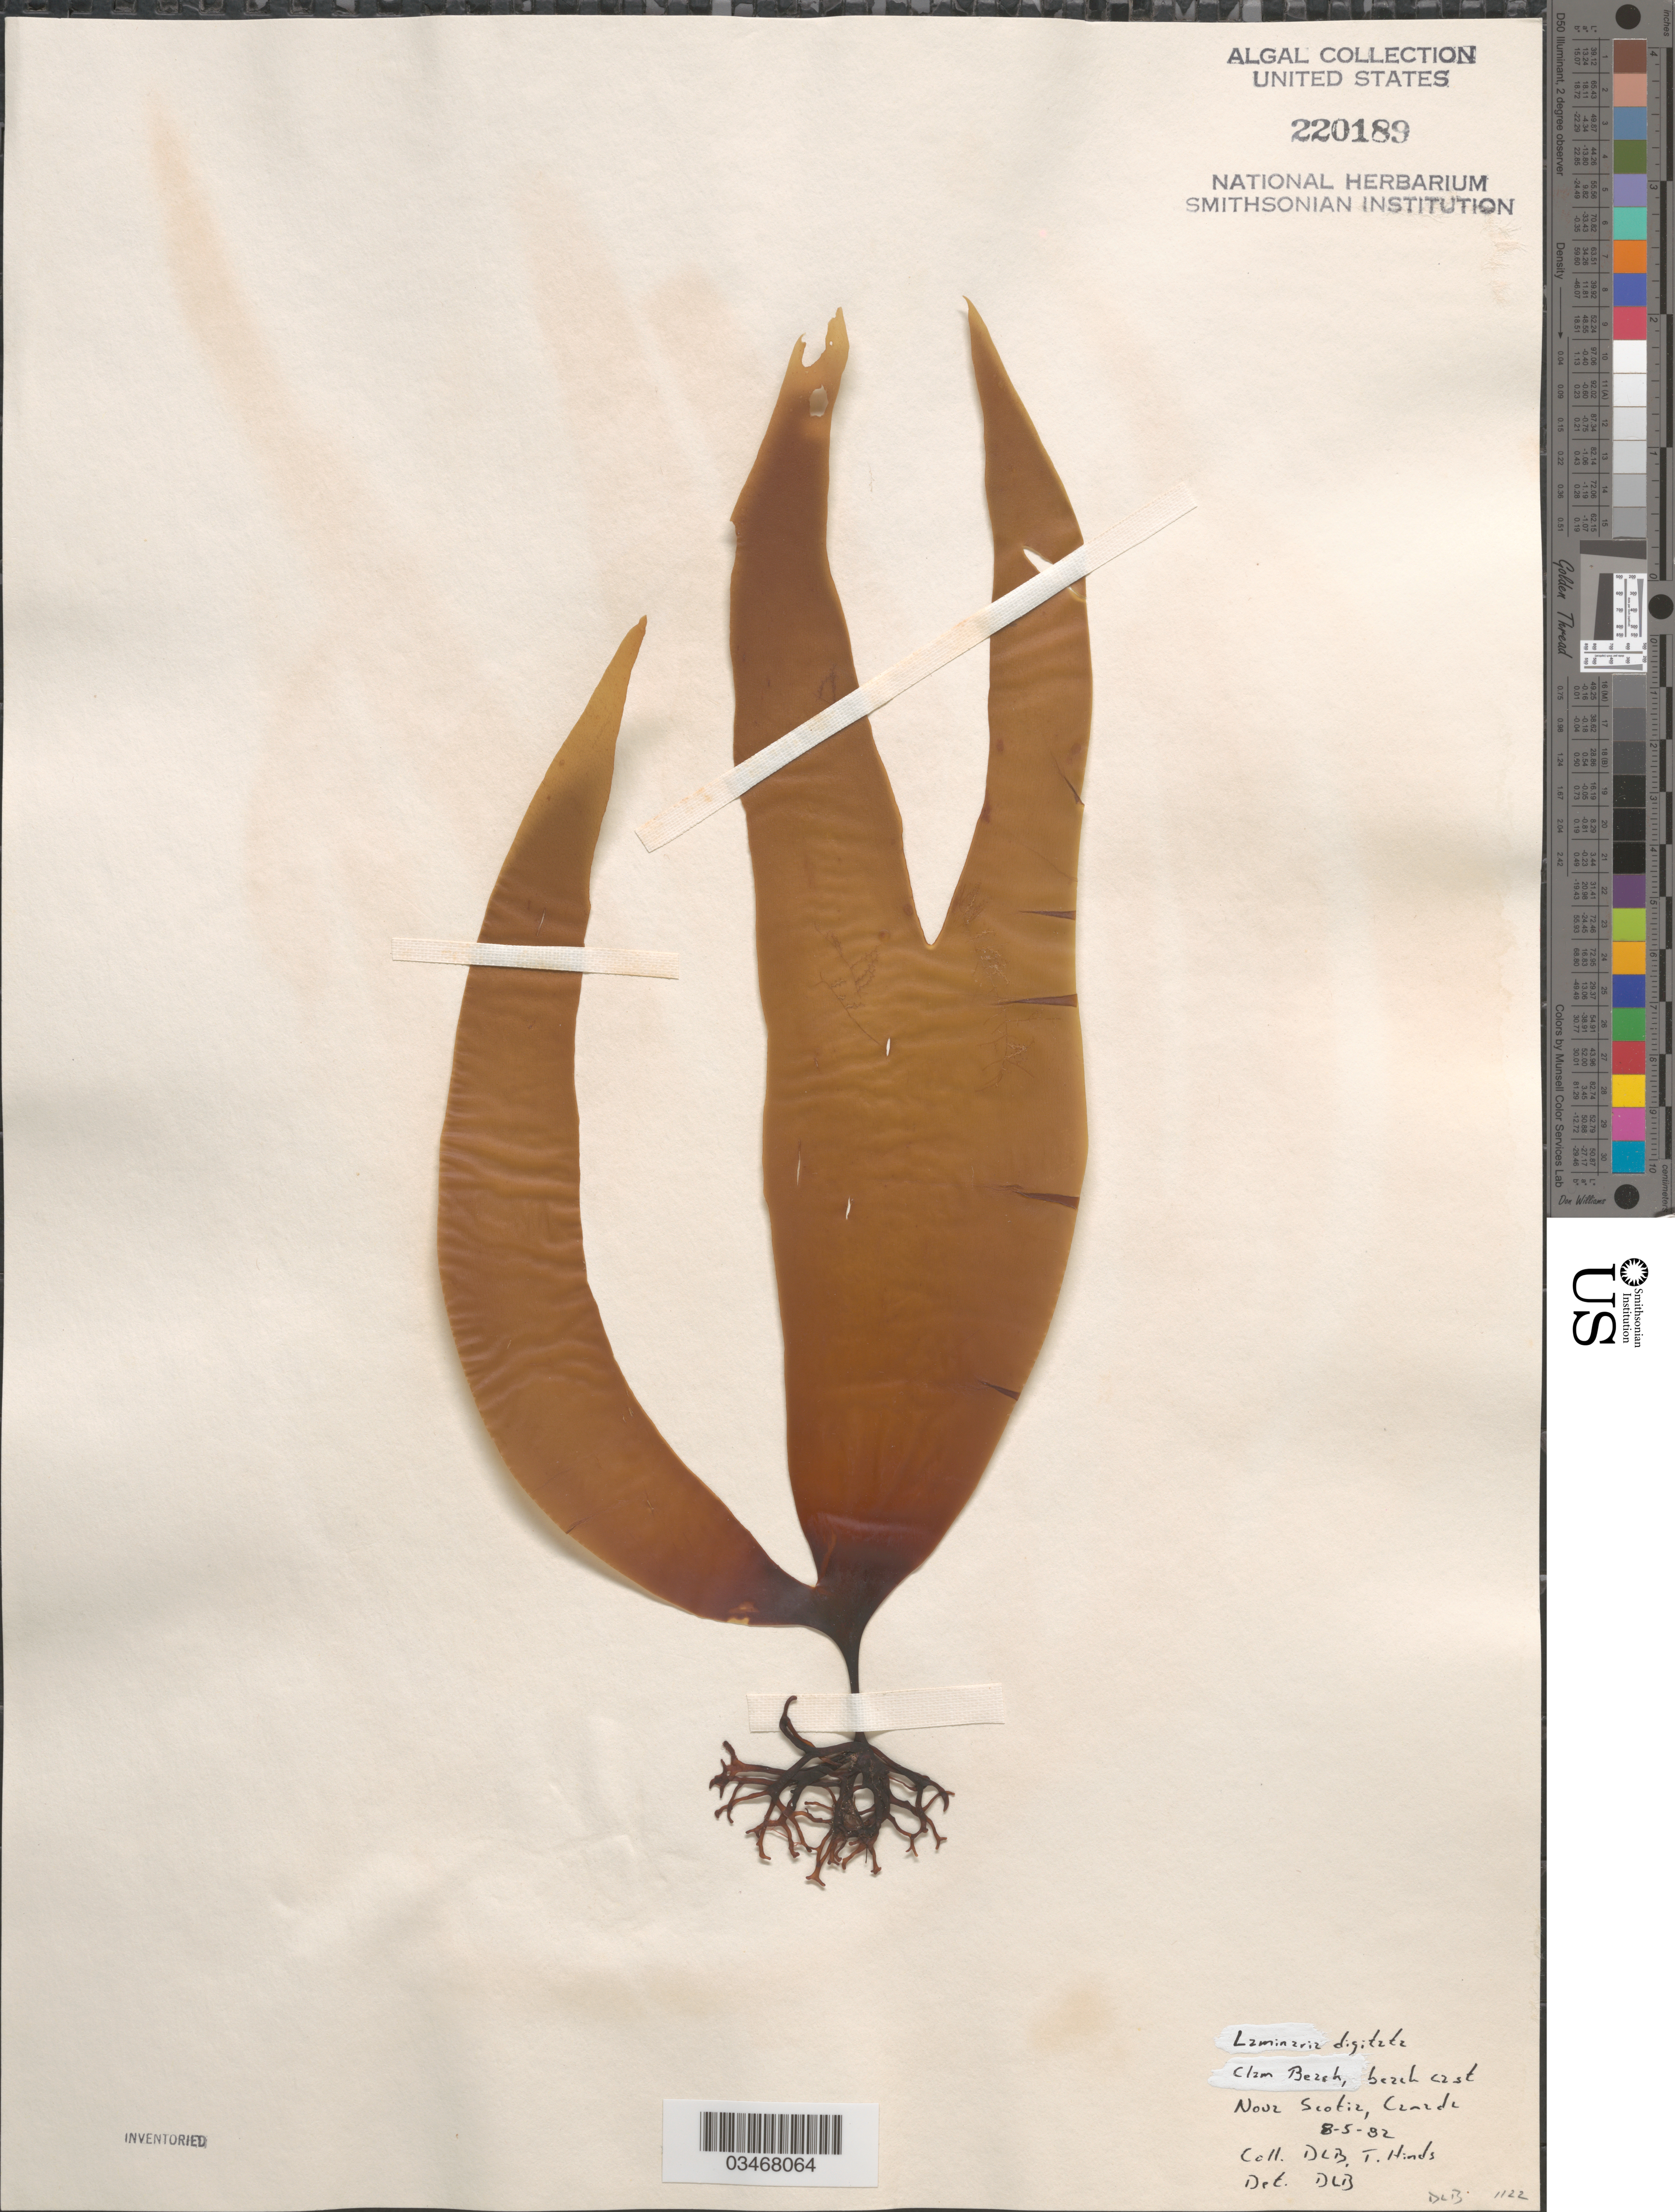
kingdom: Chromista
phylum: Ochrophyta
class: Phaeophyceae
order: Laminariales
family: Laminariaceae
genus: Laminaria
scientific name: Laminaria digitata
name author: (Hudson) J.V.Lamouroux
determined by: Ballantine, D. L.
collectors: D.L. Ballantine & T. Hinds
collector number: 1122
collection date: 1982-08-05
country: Canada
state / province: Nova Scotia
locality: Clam Beach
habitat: Beach cast.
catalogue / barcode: US 220189